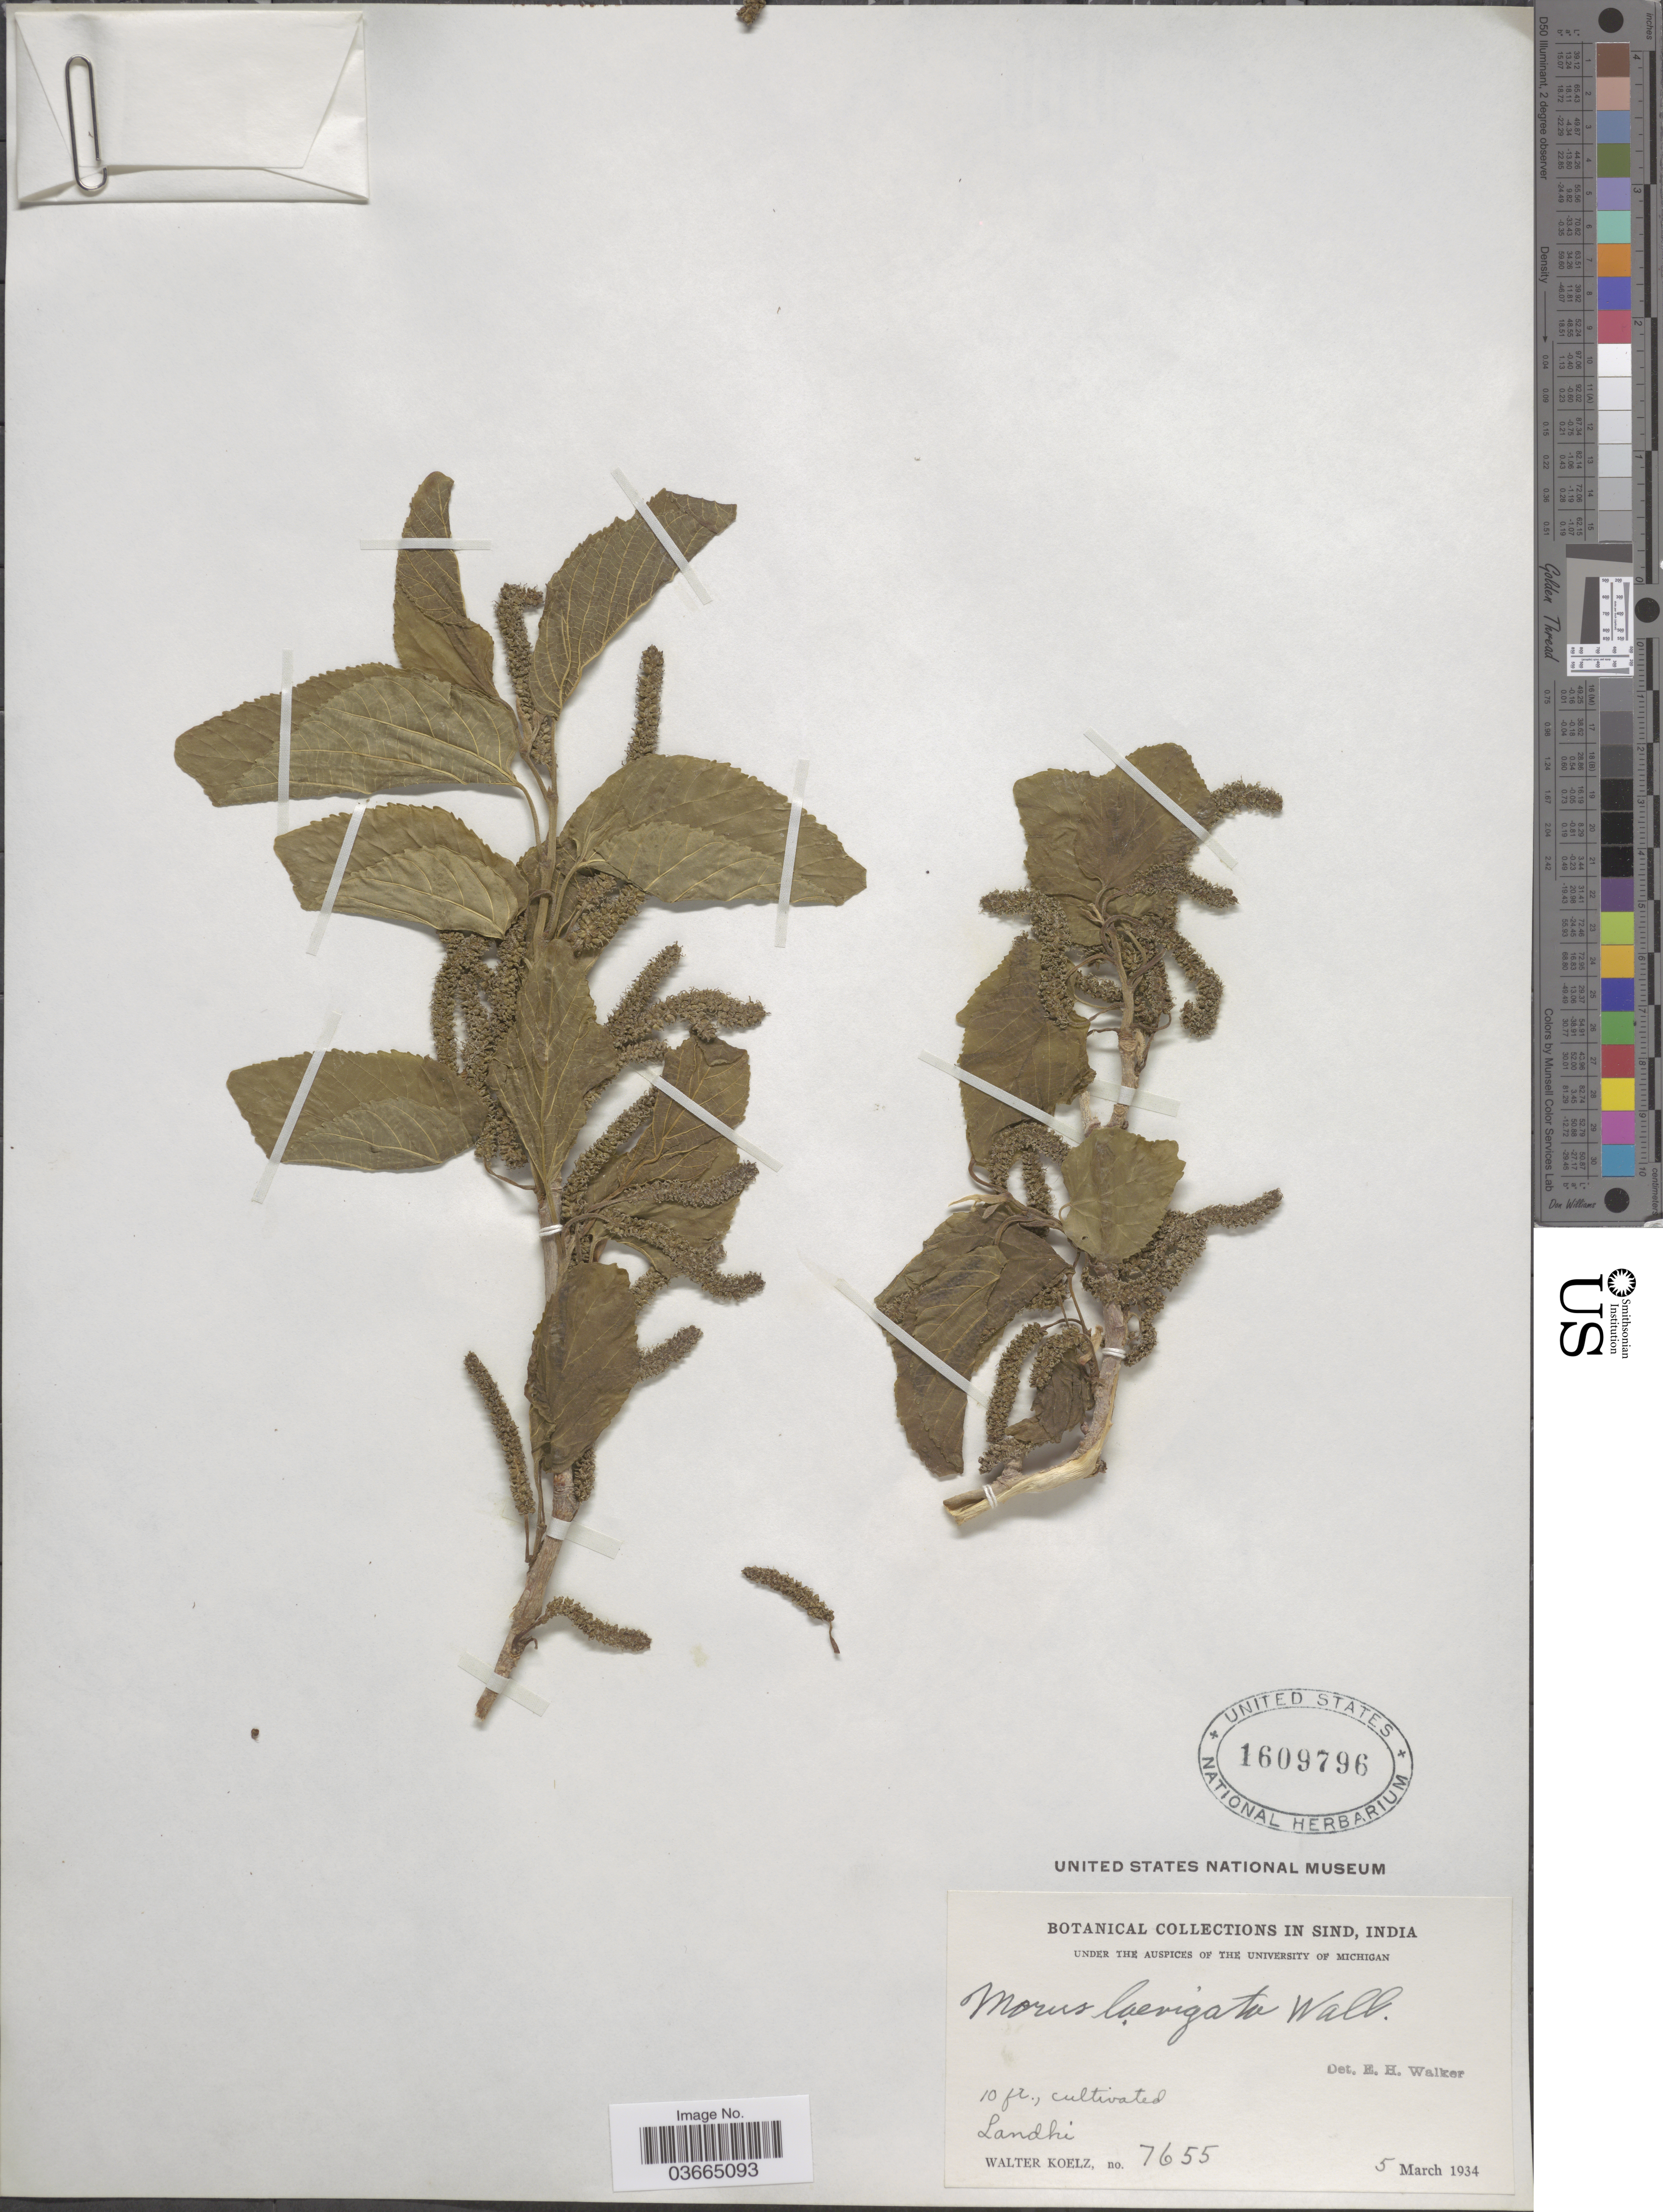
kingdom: Plantae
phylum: Tracheophyta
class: Magnoliopsida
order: Rosales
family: Moraceae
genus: Morus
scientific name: Morus laevigata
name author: (Bureau) Wall. ex Brandis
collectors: W. N. Koelz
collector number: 7655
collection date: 1934-03-05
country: Pakistan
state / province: Sindh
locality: Sind. Landhi.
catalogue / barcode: US 1609796